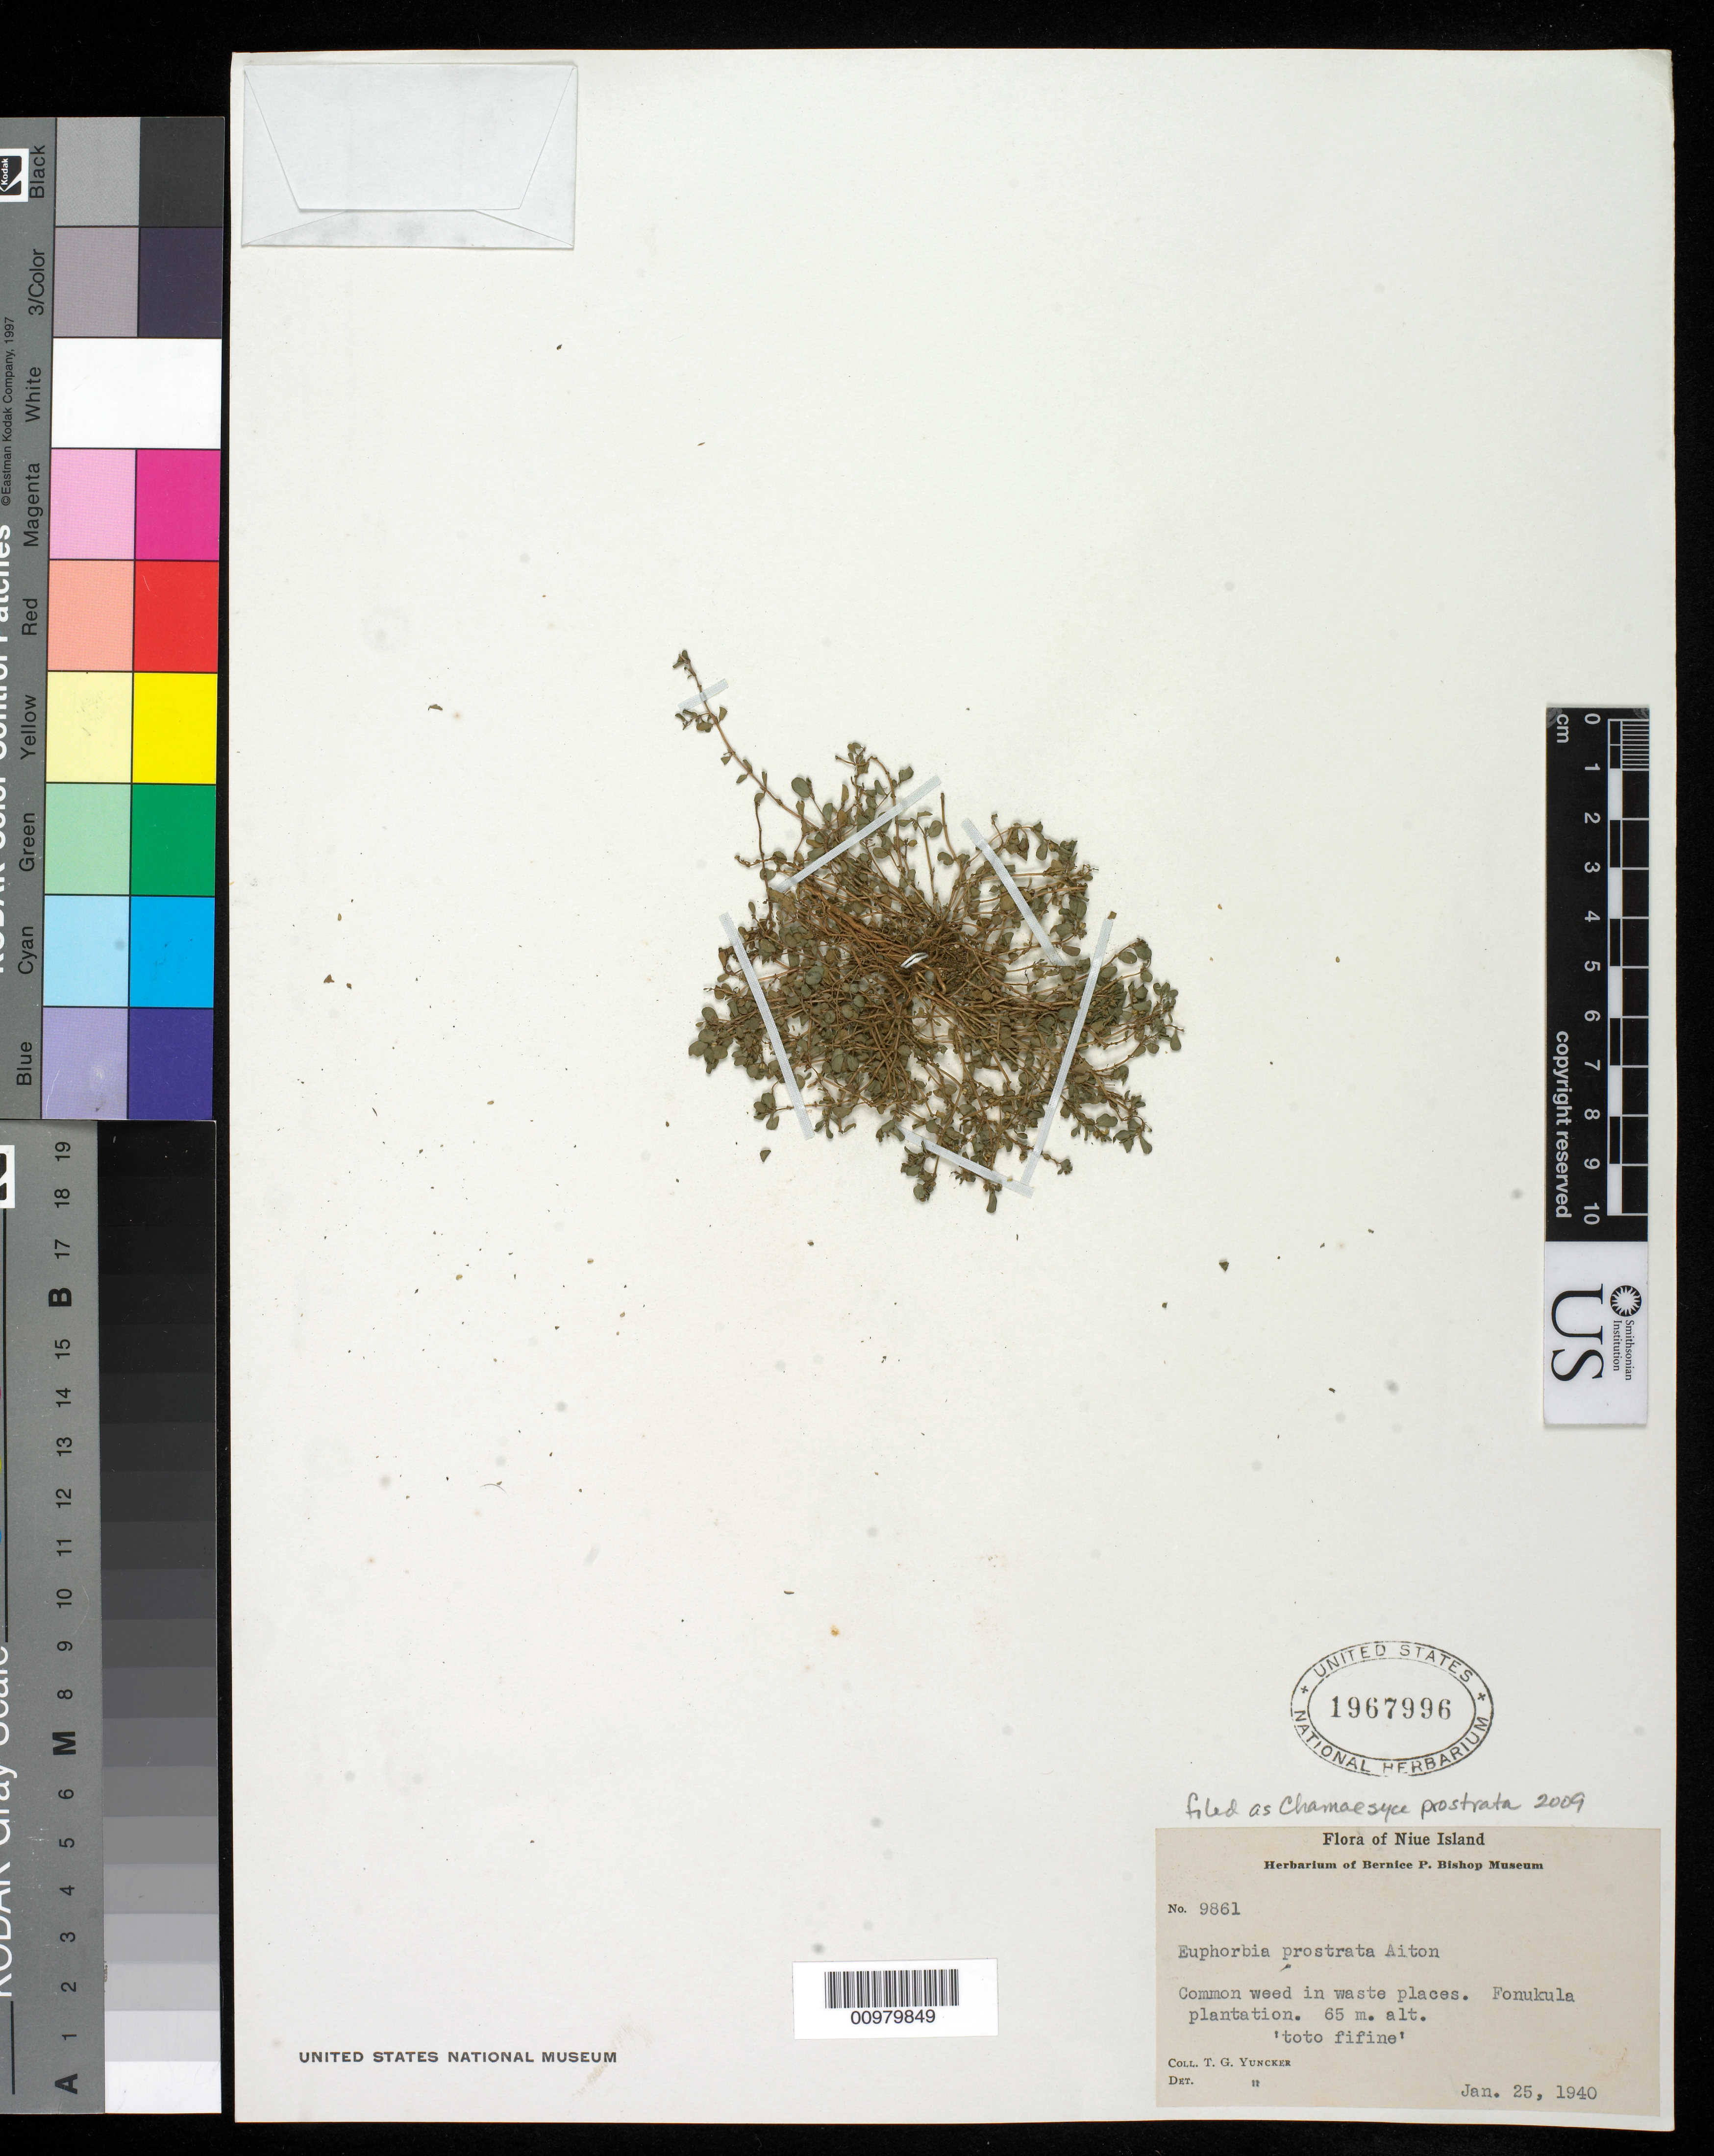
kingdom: Plantae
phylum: Tracheophyta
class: Magnoliopsida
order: Malpighiales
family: Euphorbiaceae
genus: Euphorbia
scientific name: Euphorbia prostrata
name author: Aiton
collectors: T. G. Yuncker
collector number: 9861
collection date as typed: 25 Jan 1940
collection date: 1940-01-25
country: Niue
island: Niue I.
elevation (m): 65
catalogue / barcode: US 1967996